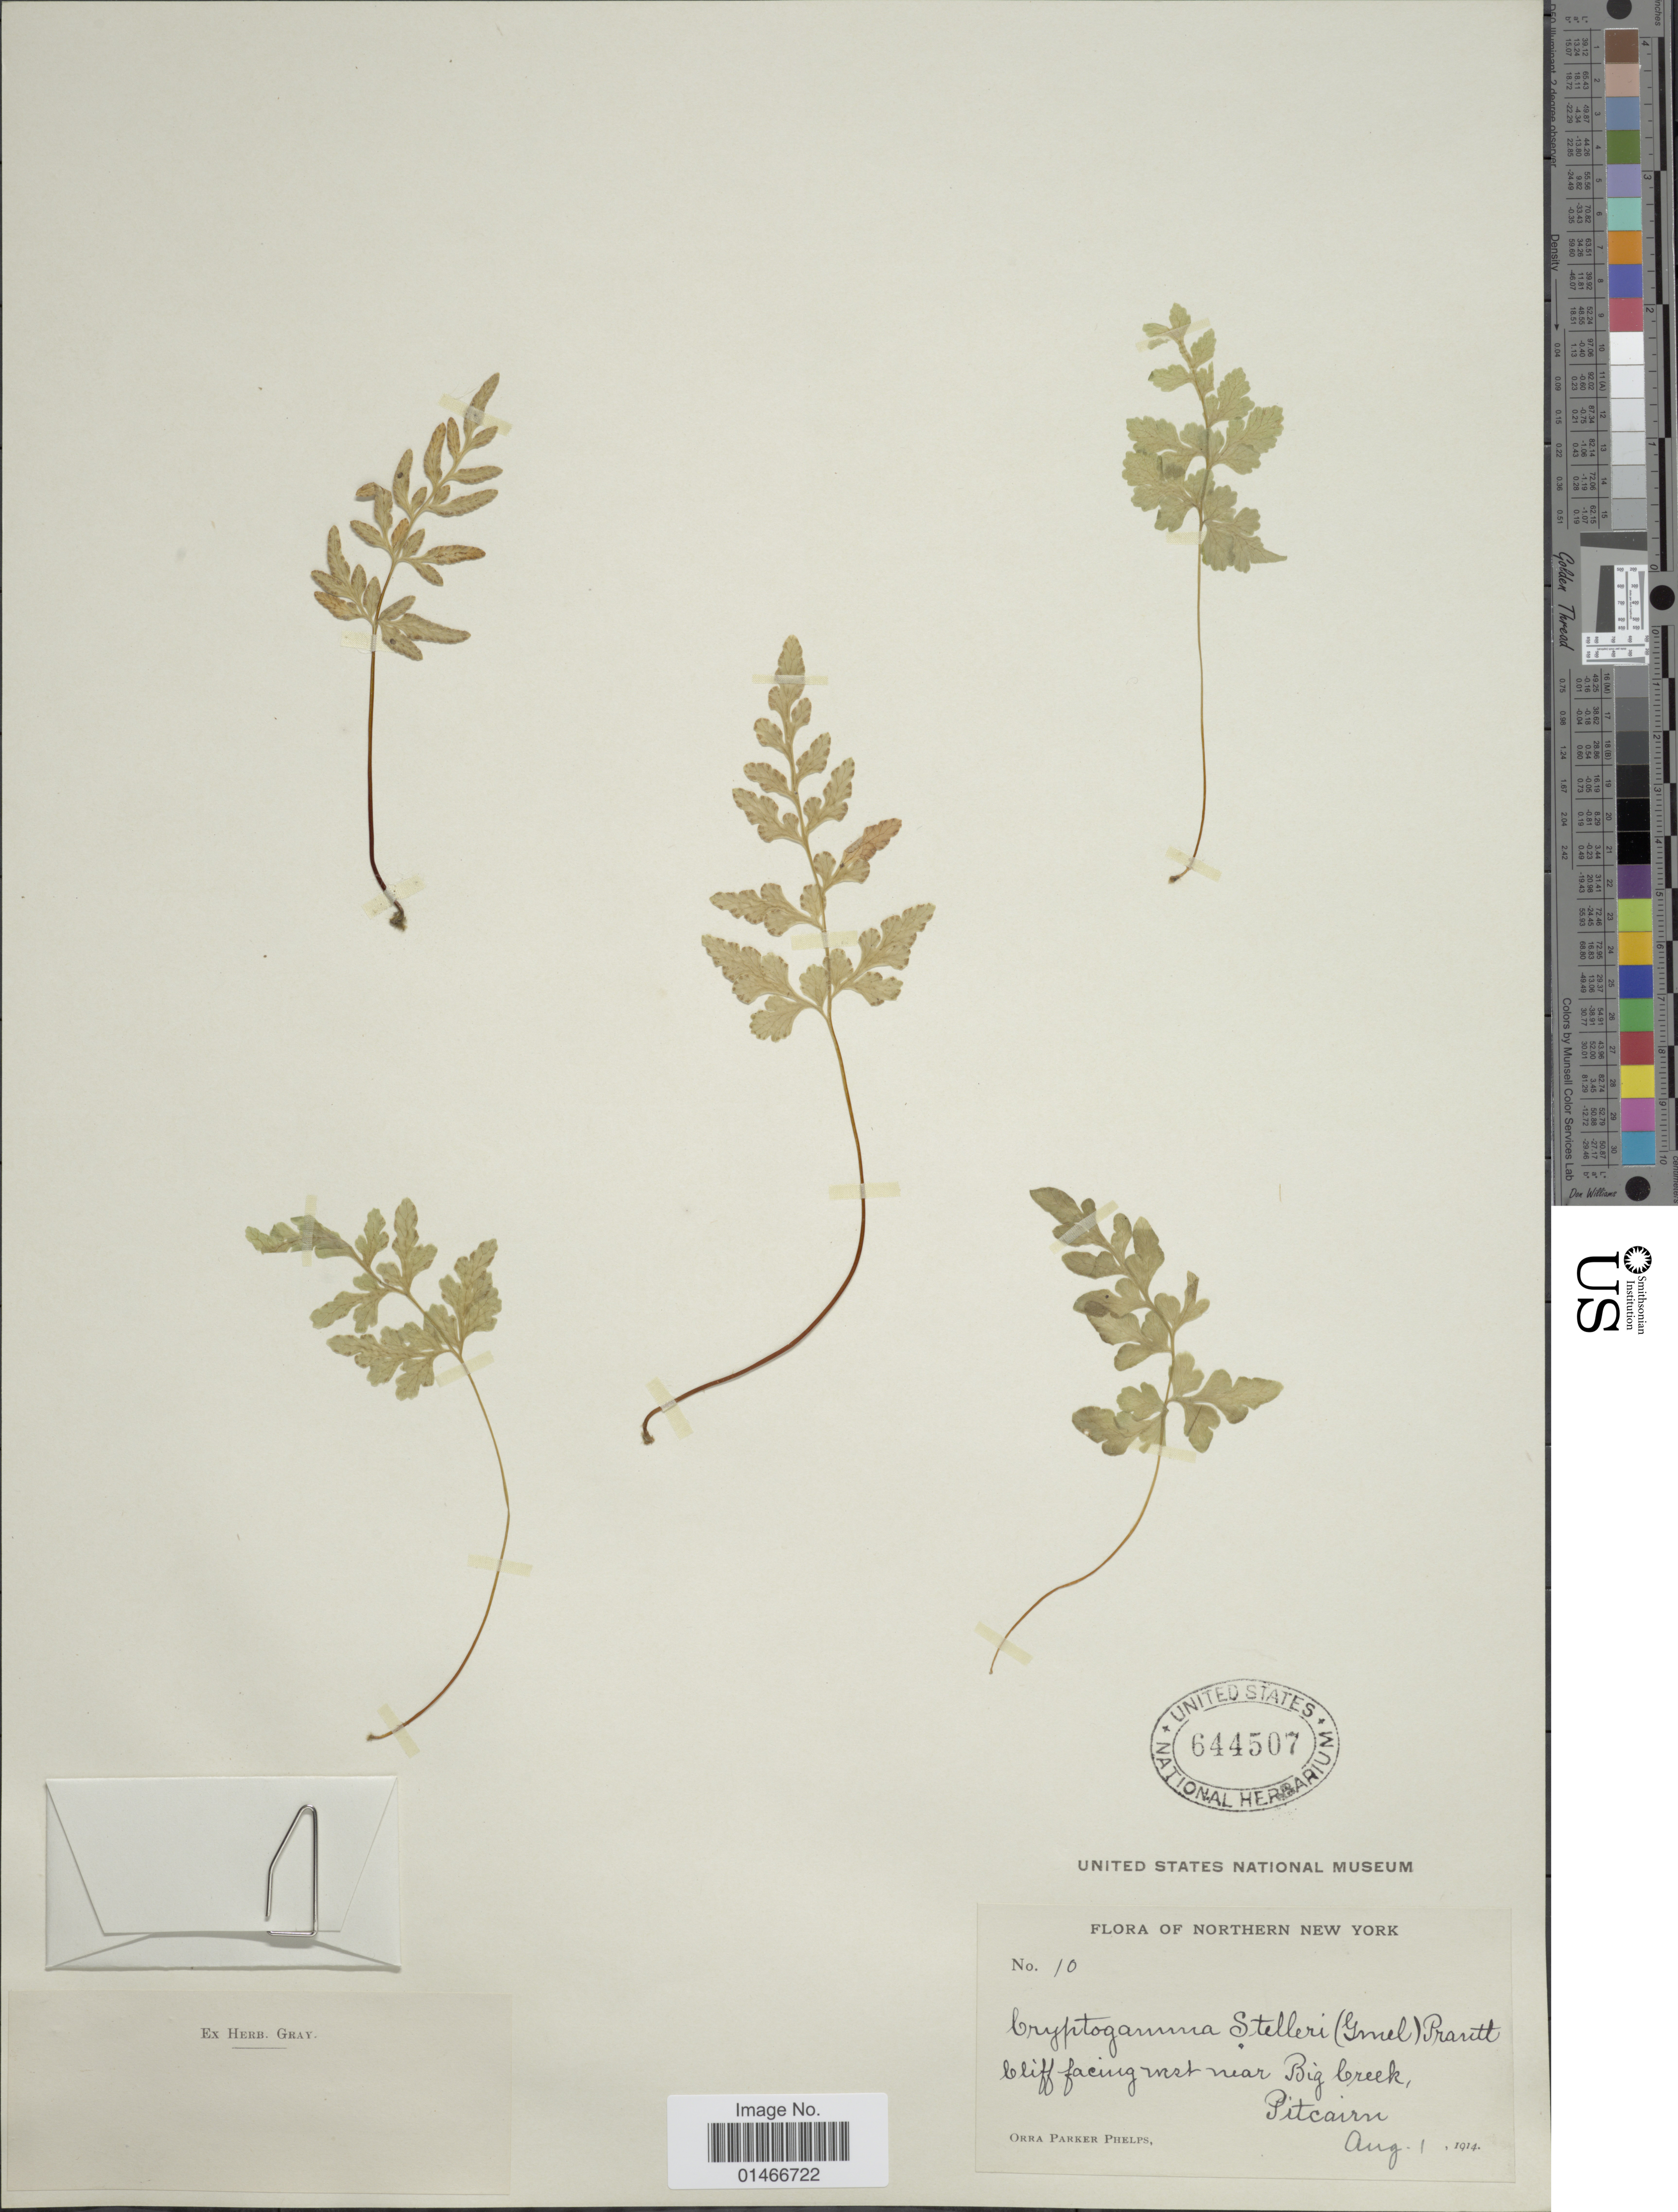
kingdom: Plantae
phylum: Tracheophyta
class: Polypodiopsida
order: Polypodiales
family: Pteridaceae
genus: Cryptogramma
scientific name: Cryptogramma stelleri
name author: (S.G. Gmel.) Prantl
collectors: O. P. Phelps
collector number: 10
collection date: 1914-08-01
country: United States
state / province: New York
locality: Northern New York. Cliff facing west near Big Creek, Pitcairn.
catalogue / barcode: US 644507